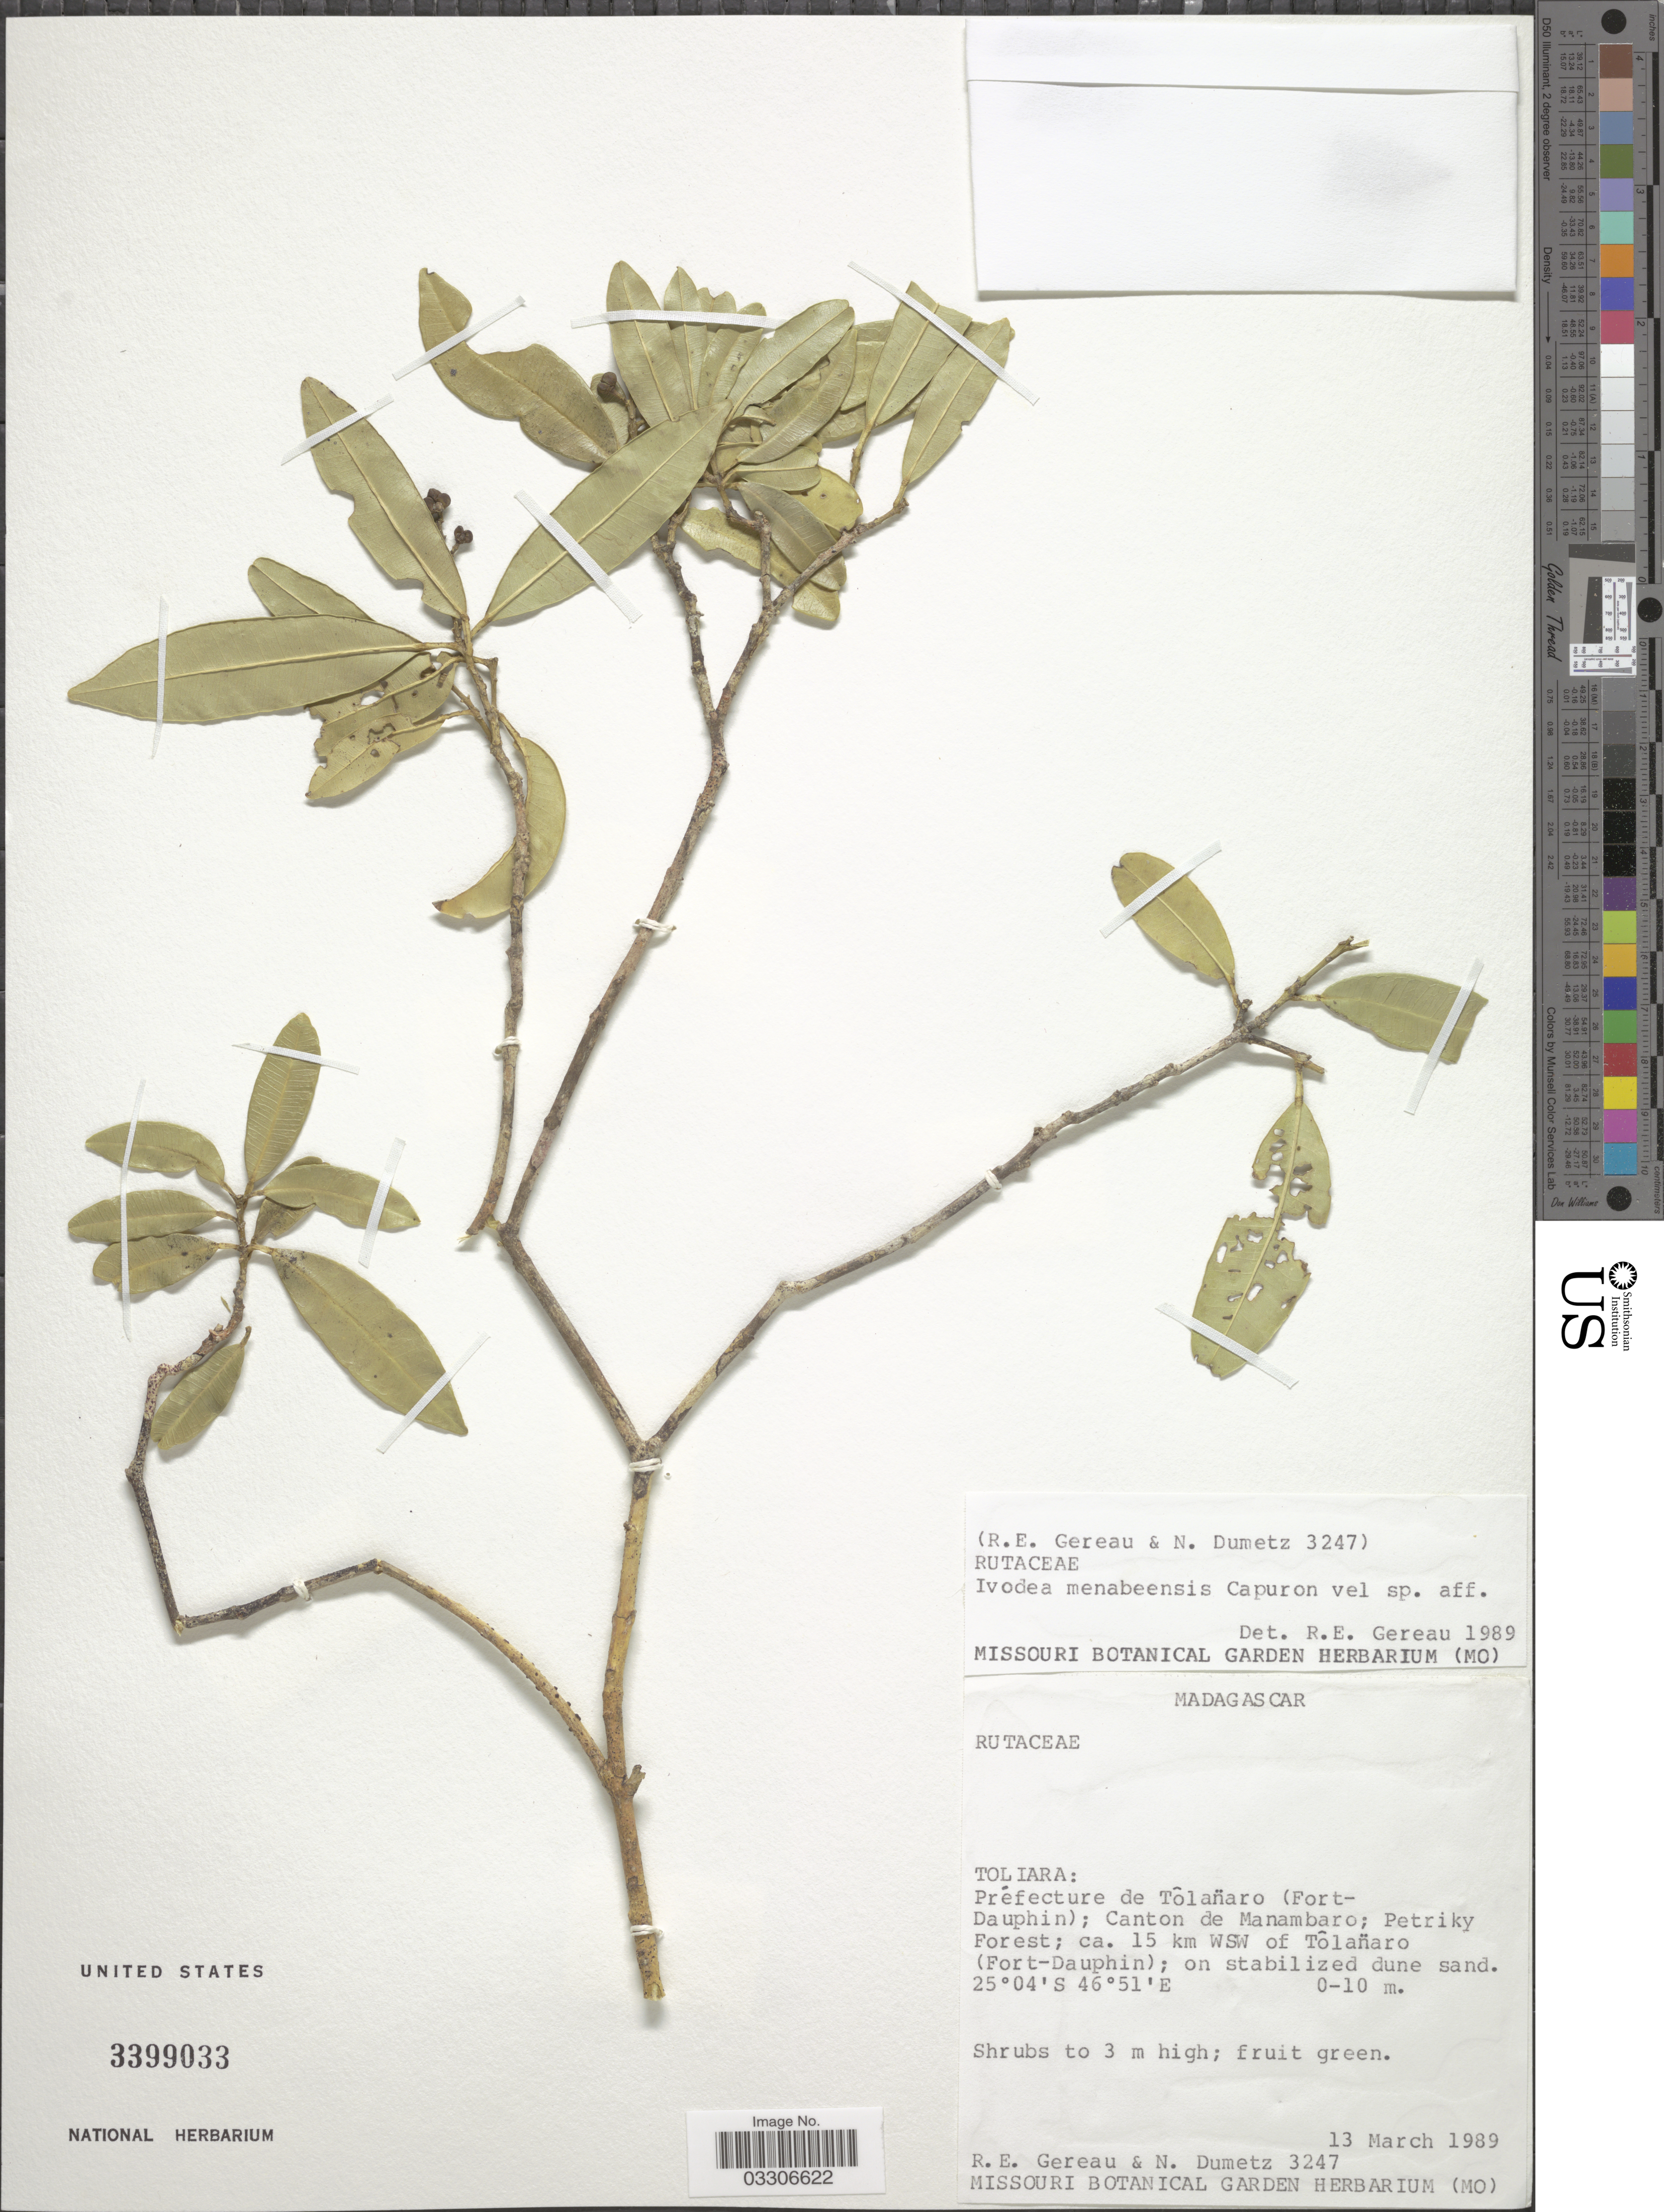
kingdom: Plantae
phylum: Tracheophyta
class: Magnoliopsida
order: Sapindales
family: Rutaceae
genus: Ivodea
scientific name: Ivodea menabeensis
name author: Capuron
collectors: R. Gereau & N. Dumetz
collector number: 3247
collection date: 1989-03-13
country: Madagascar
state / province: Anosy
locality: Préfecture de Tôlanaro (Fort Dauphin); Canton de Manambaro; Petriky Forest; ca. 15 km WSW of Tôlanaro (Fort Dauphin).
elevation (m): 0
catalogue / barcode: US 3399033